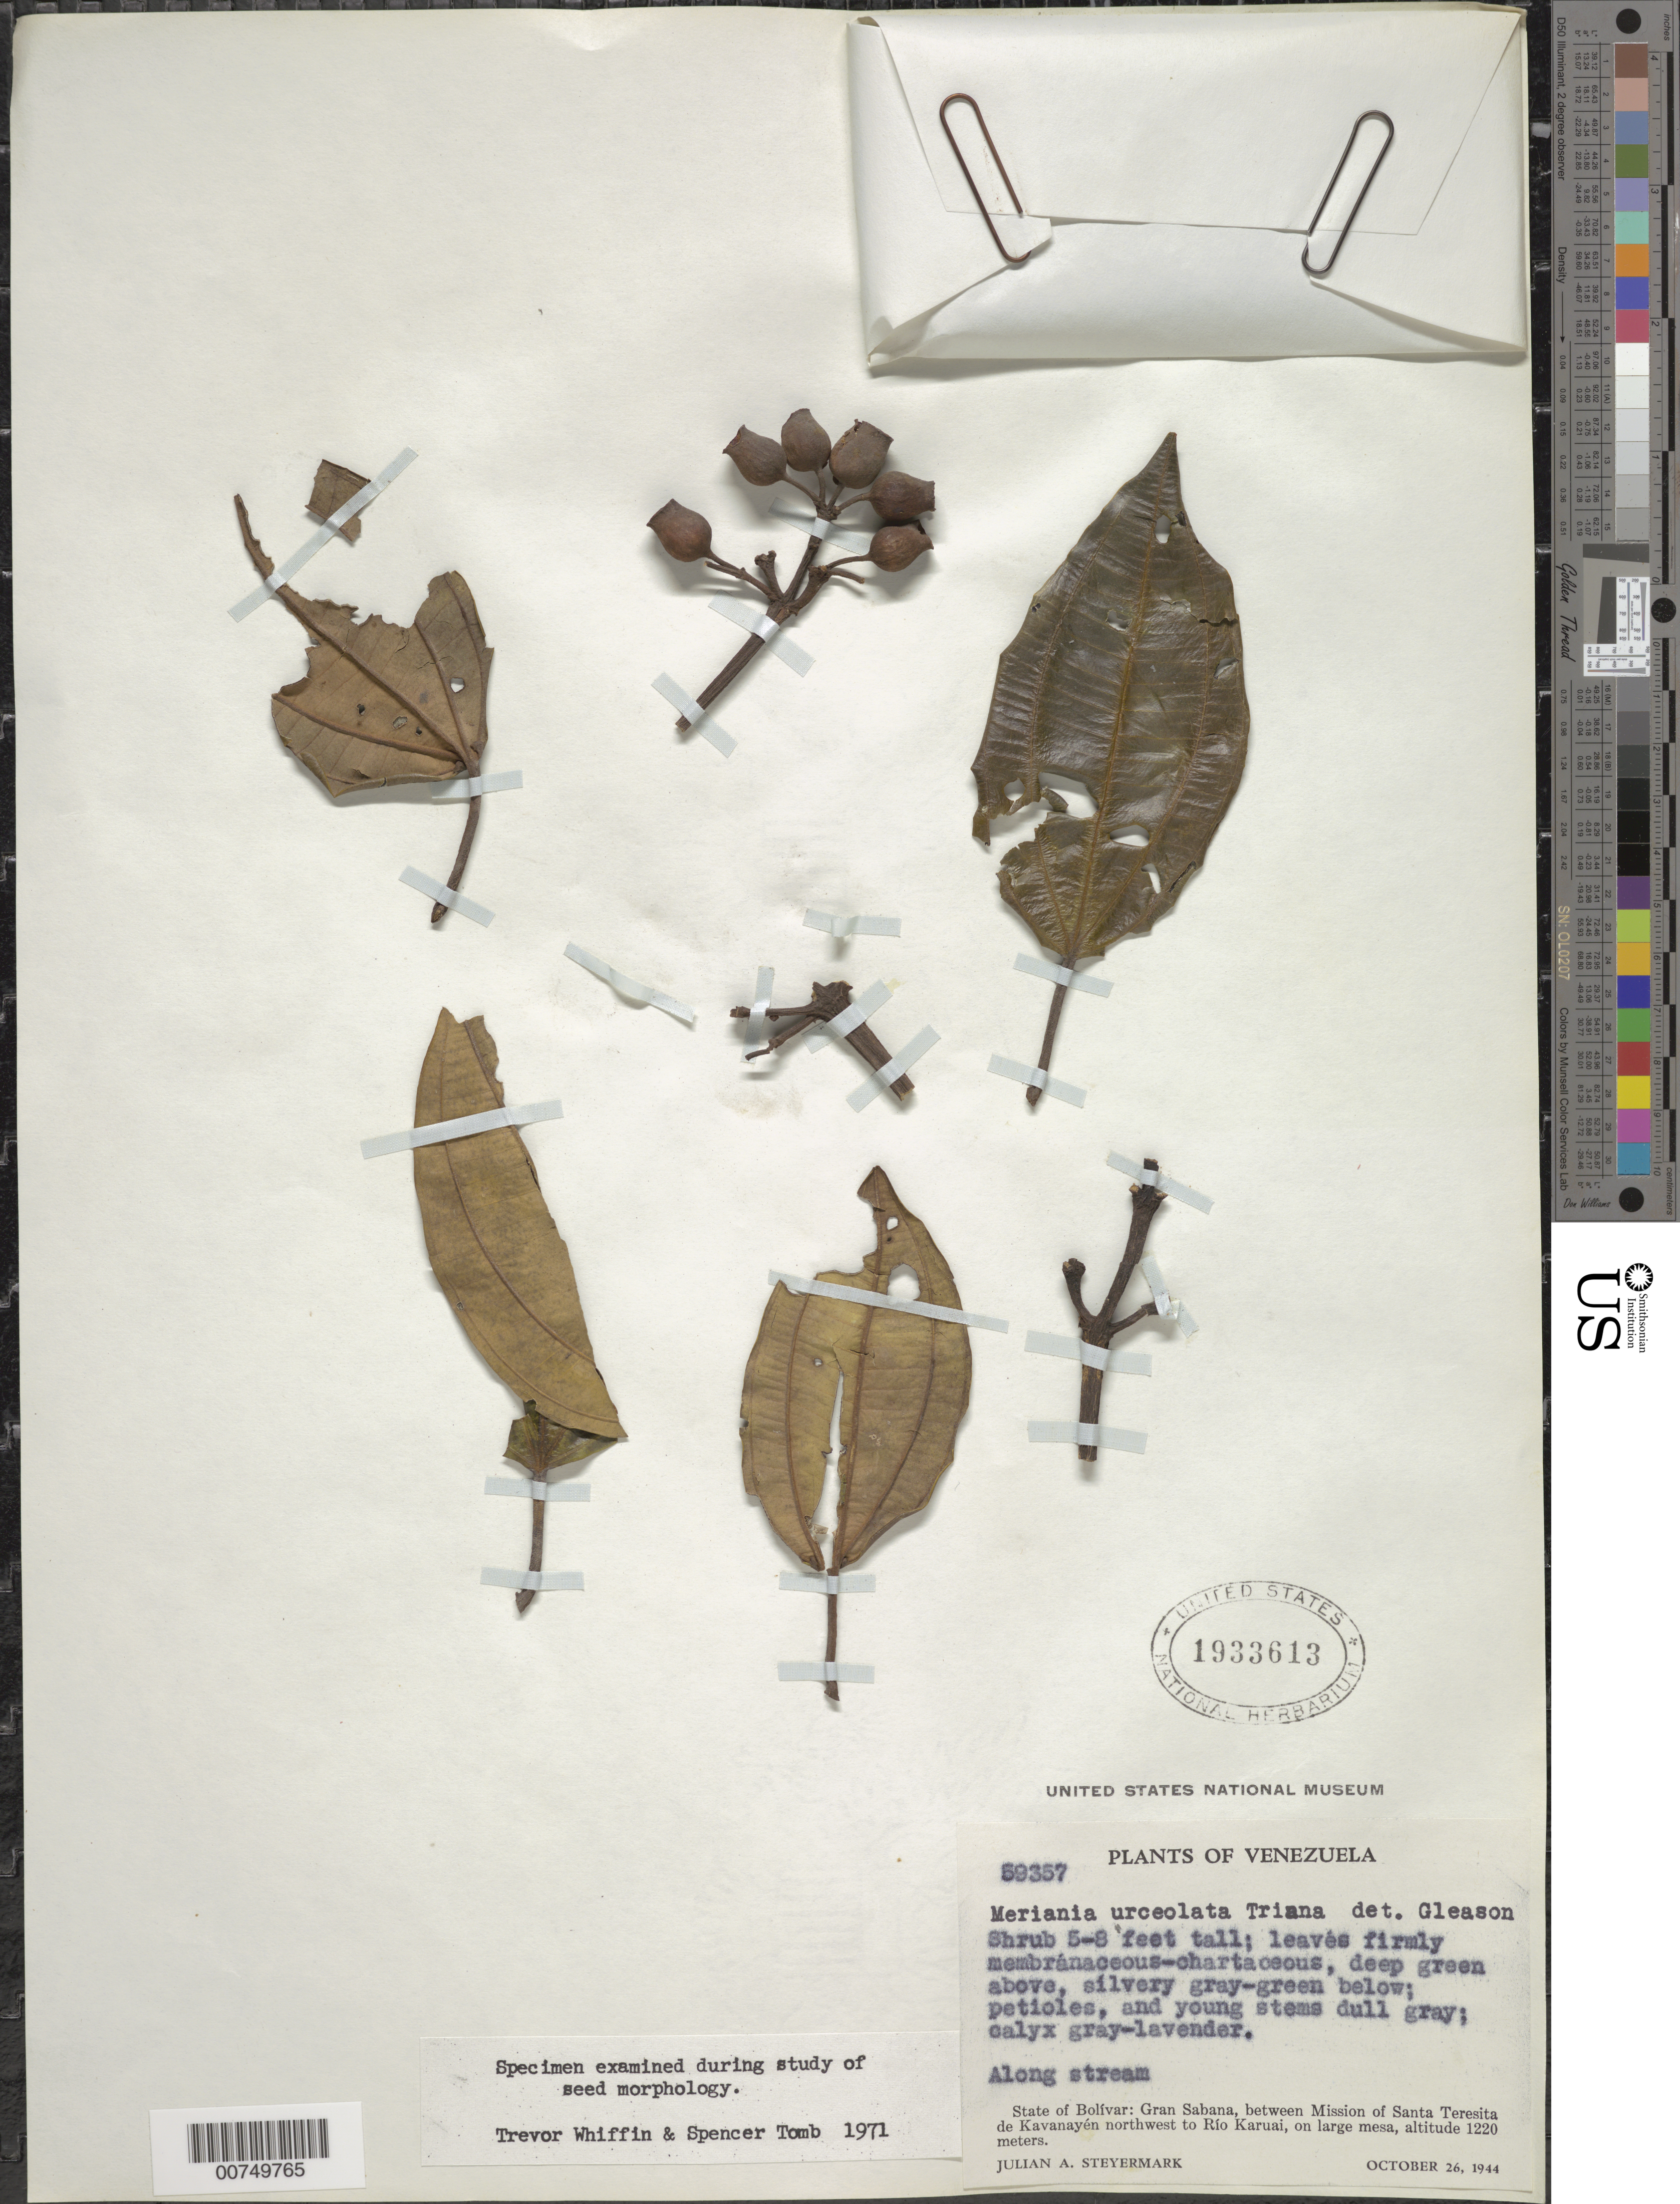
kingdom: Plantae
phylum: Tracheophyta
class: Magnoliopsida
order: Myrtales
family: Melastomataceae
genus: Meriania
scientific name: Meriania urceolata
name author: Triana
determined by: Gleason, H. A.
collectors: J. Steyermark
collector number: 59357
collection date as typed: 26-Oct-44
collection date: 1944-10-26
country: Venezuela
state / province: Bolívar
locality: Gran Sabana, between Mission of Santa Teresita de Kavanayén NW to Río Karuai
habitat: Large mesa; along stream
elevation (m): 1220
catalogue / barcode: US 1933613